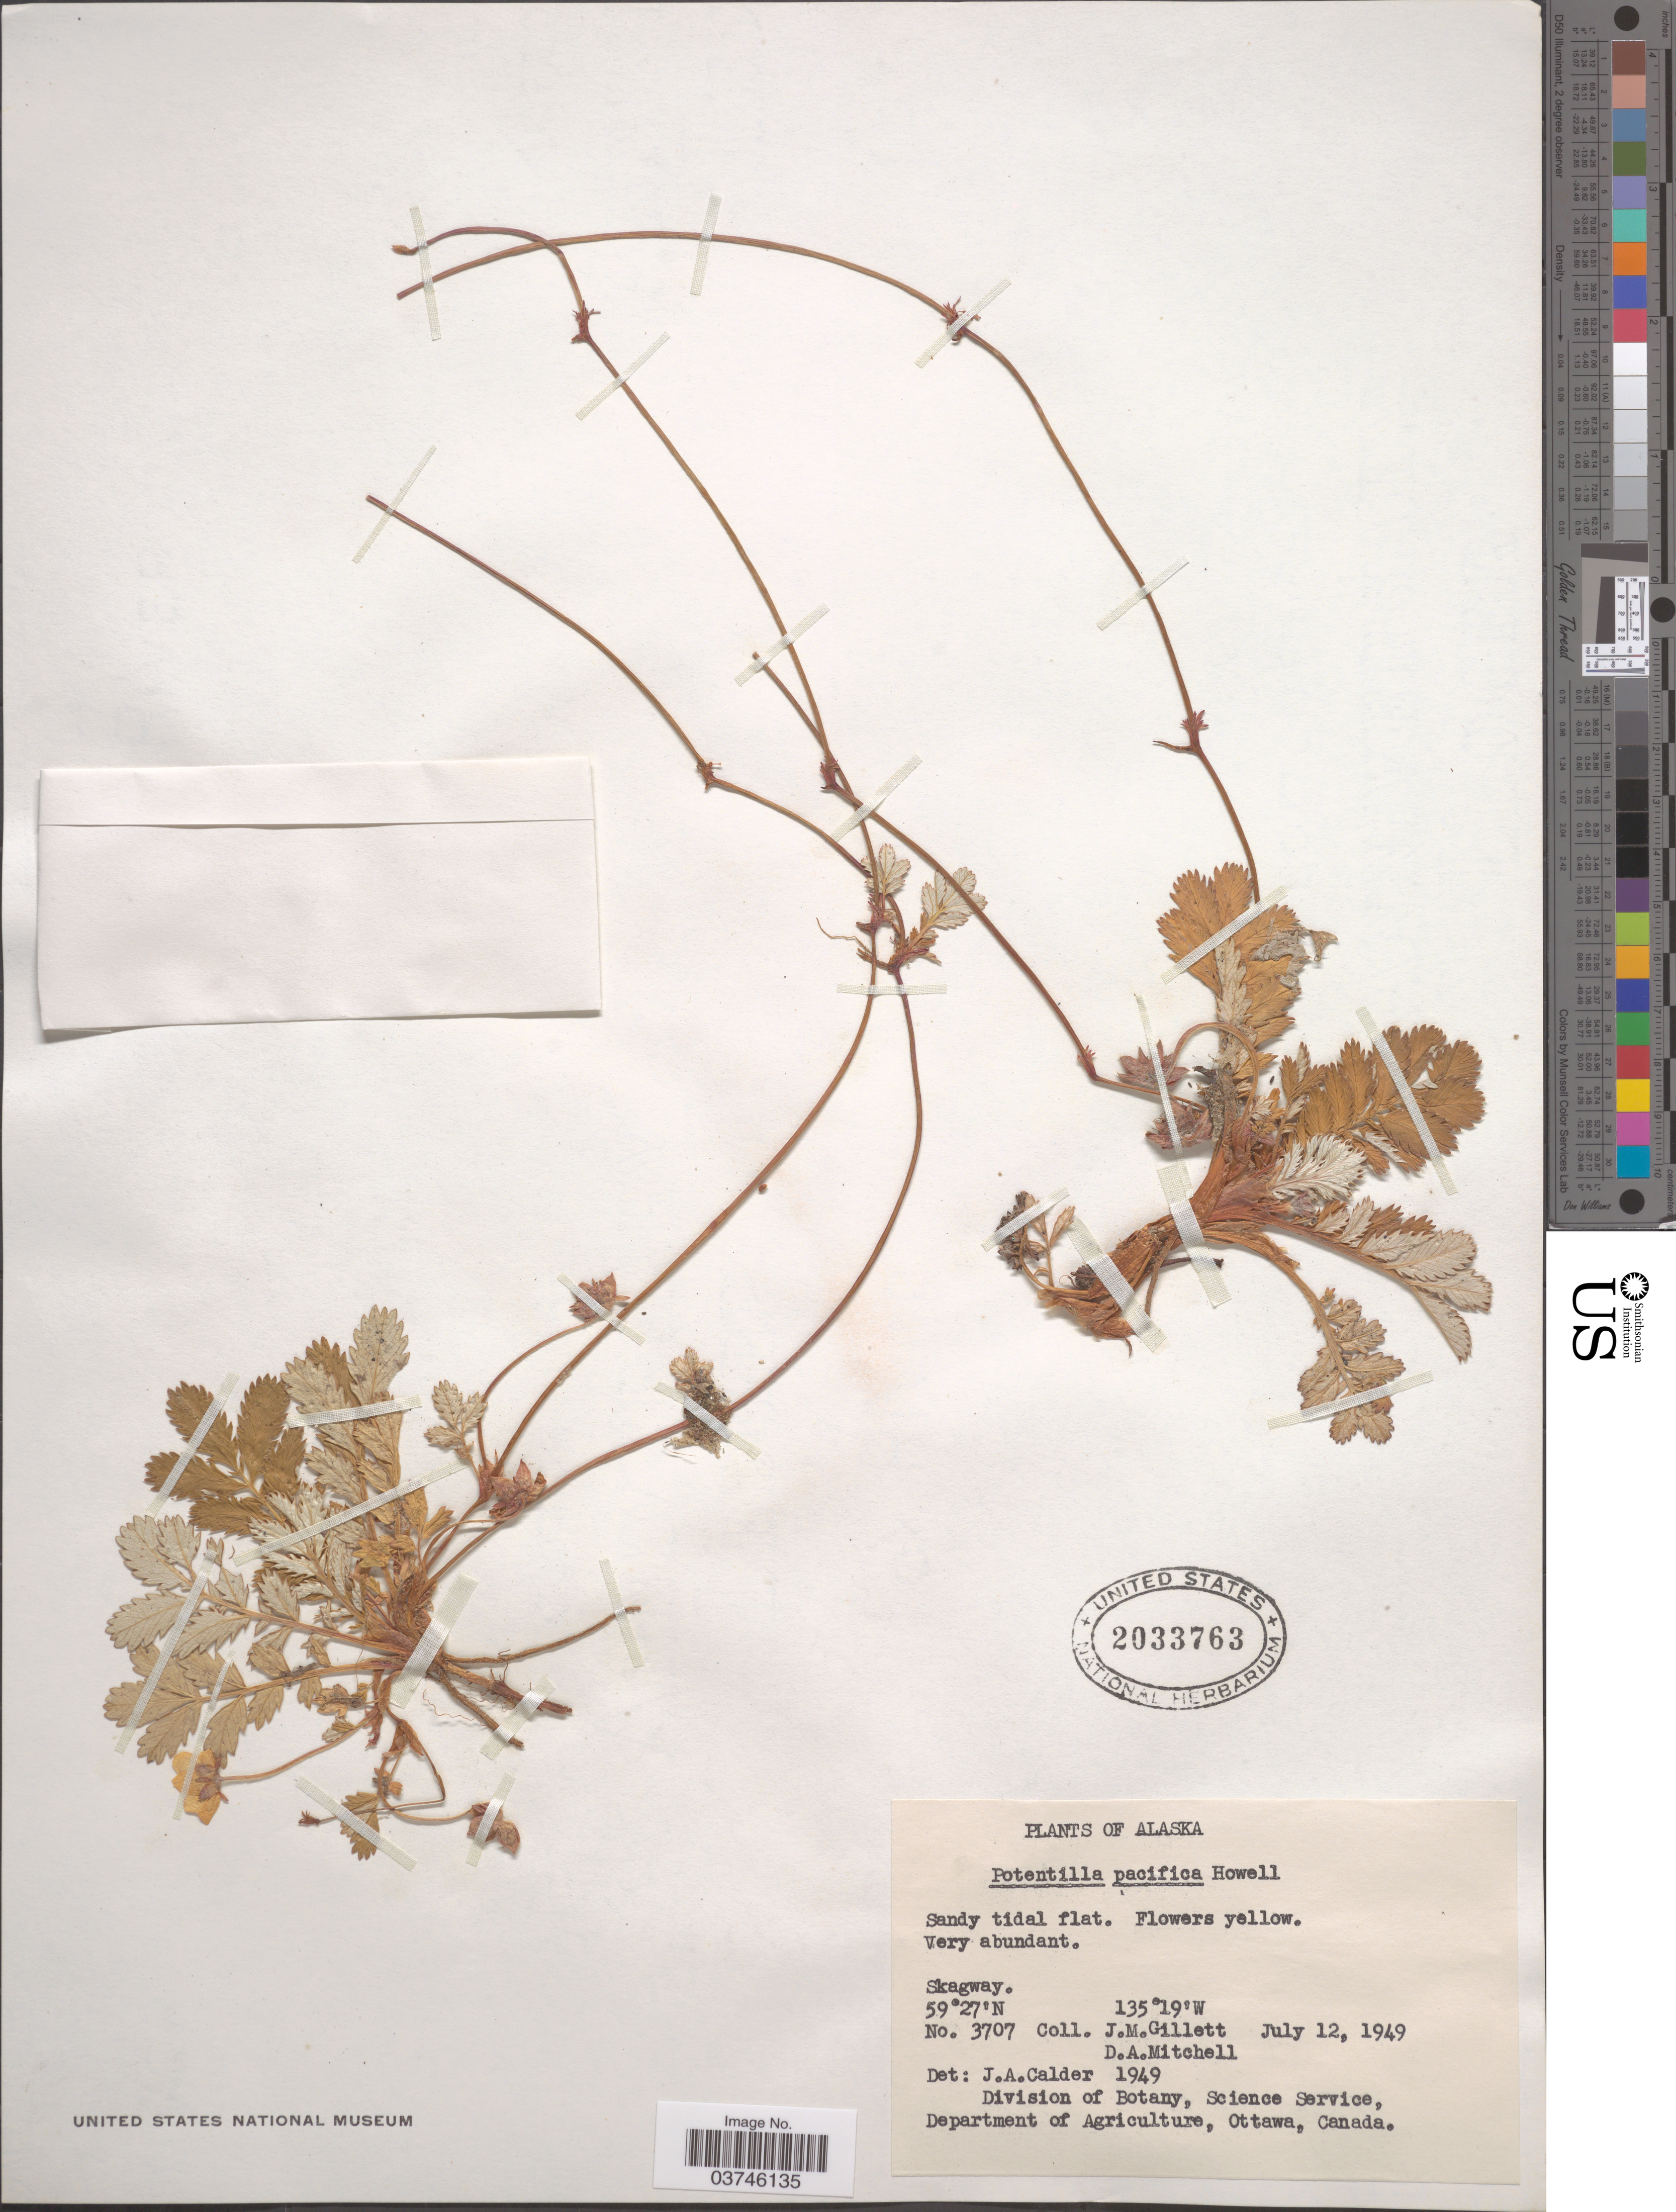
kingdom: Plantae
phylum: Tracheophyta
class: Magnoliopsida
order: Rosales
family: Rosaceae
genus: Argentina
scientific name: Argentina pacifica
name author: (Howell) Rydb.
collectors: J. M. Gillett & D. Mitchell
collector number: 3707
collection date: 1949-07-12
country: United States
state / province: Alaska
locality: Skagway.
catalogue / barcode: US 2033763